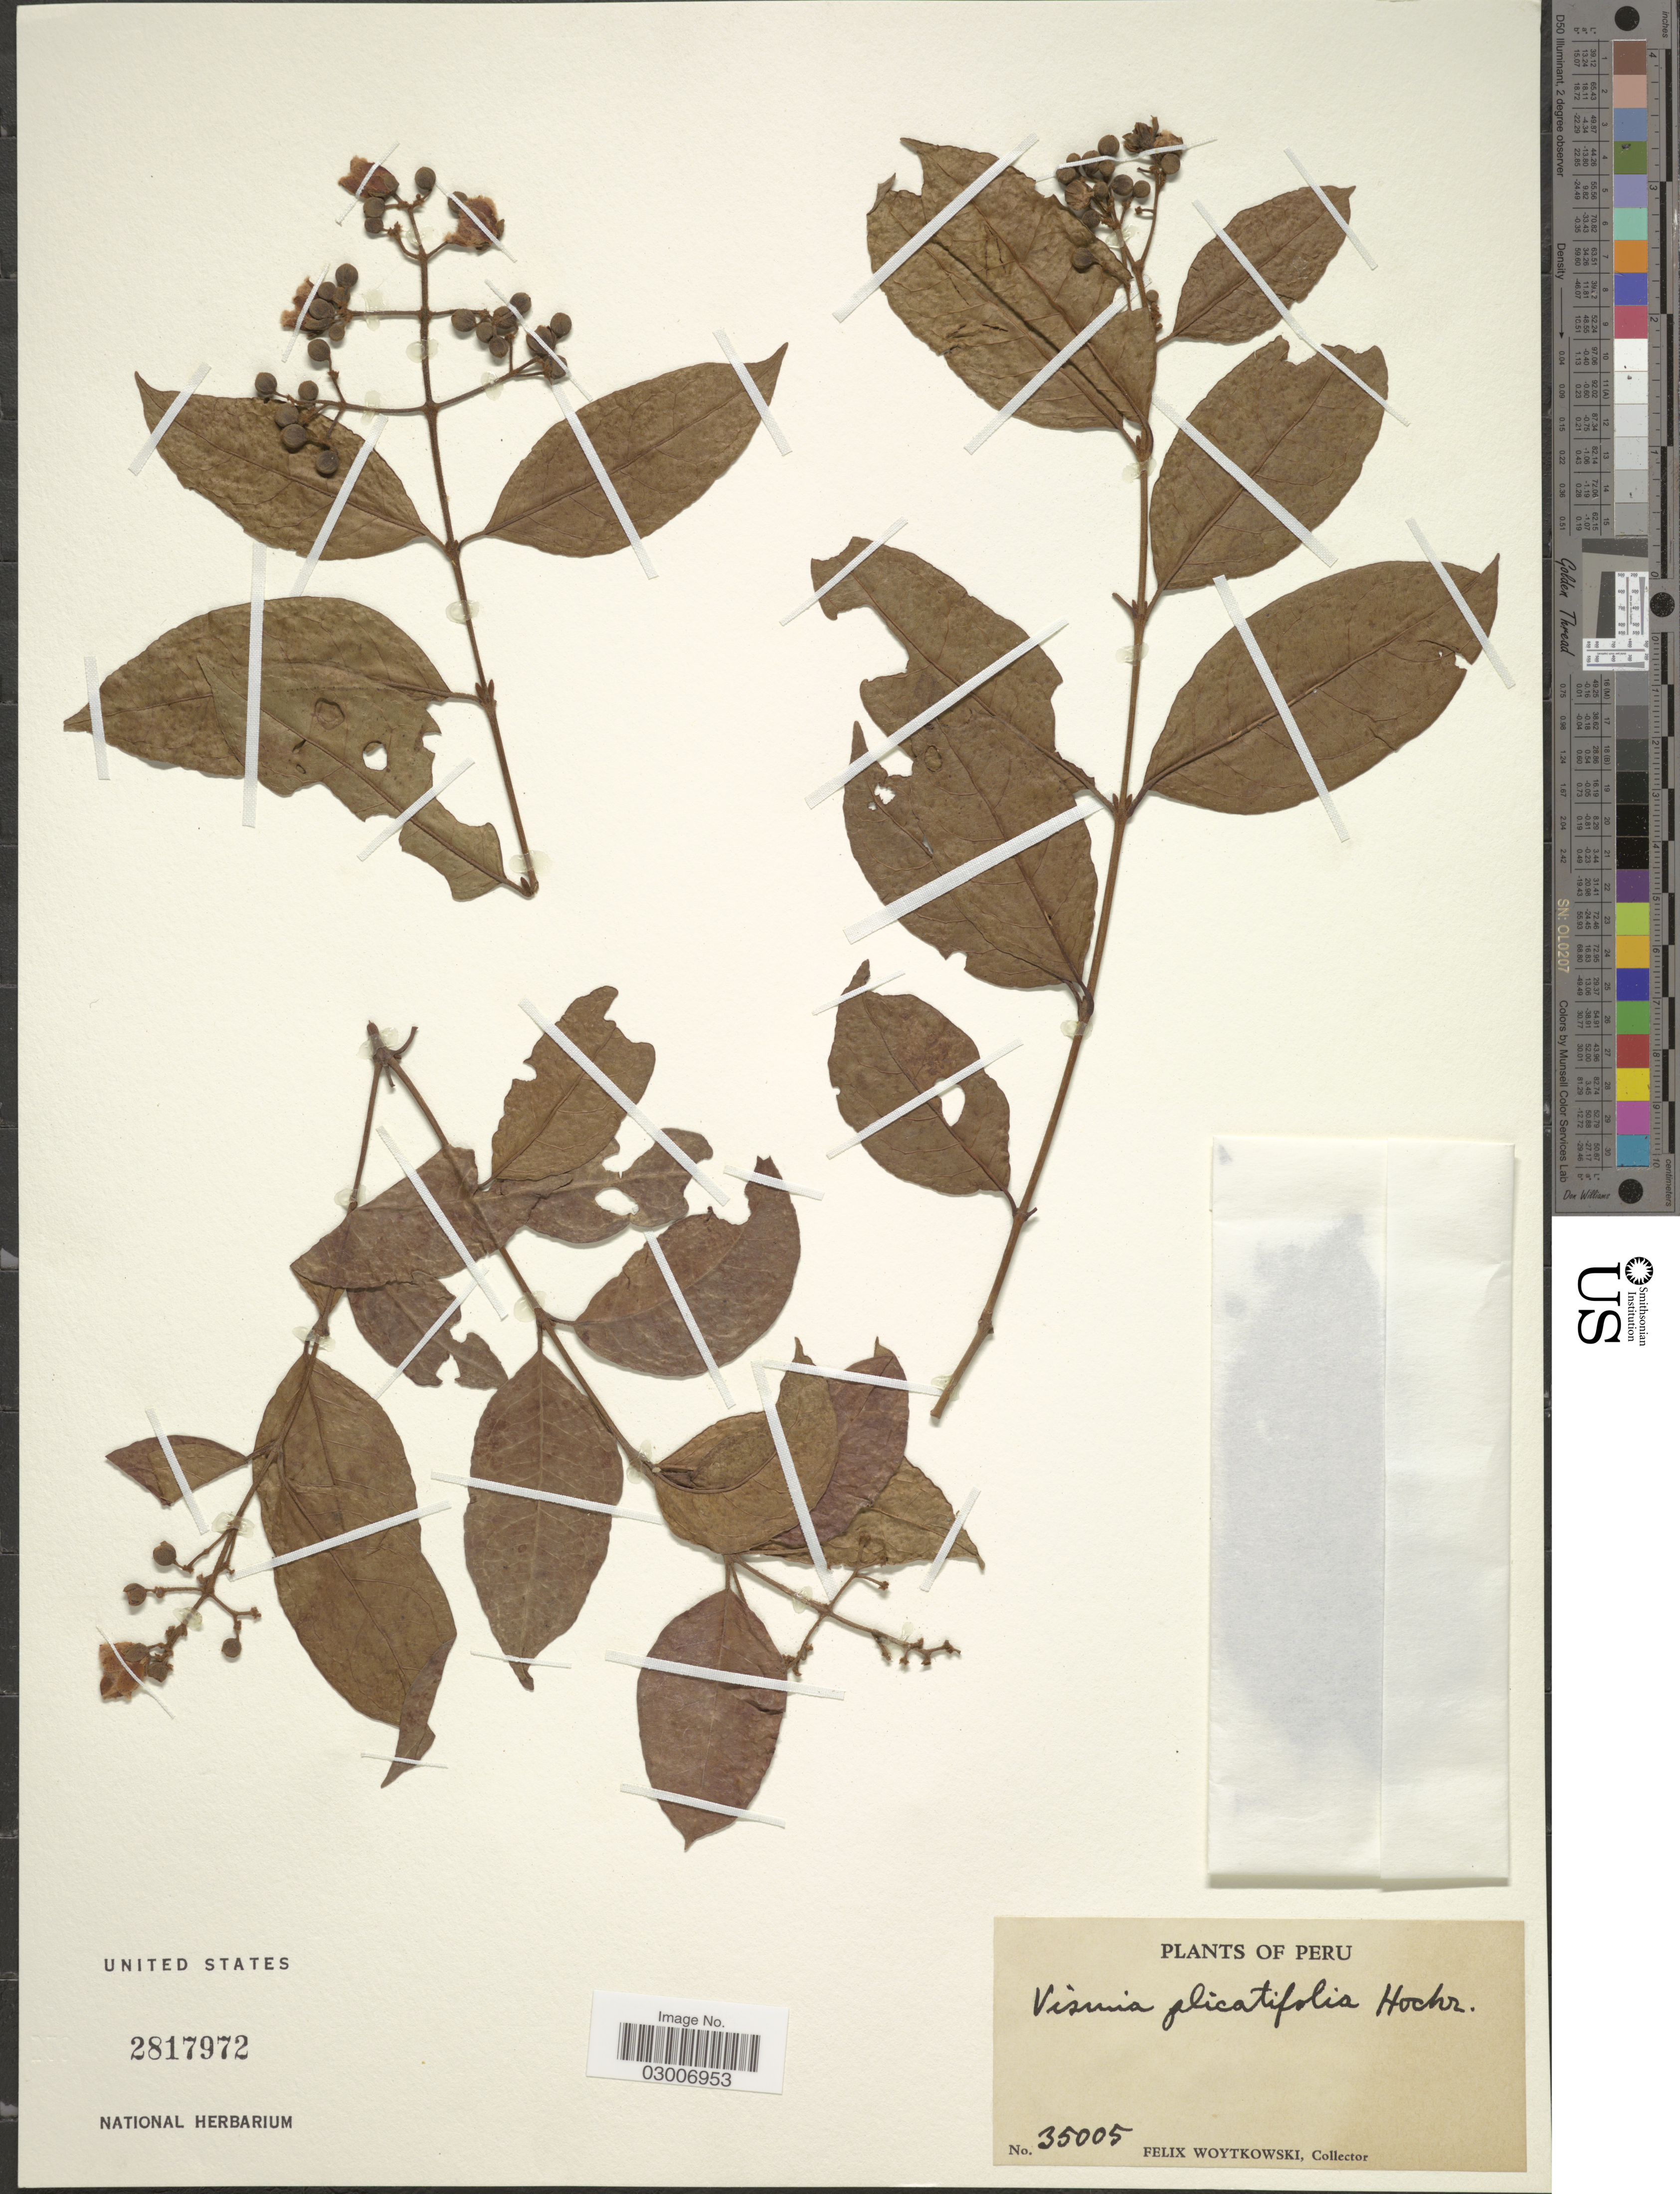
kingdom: Plantae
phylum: Tracheophyta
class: Magnoliopsida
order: Malpighiales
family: Hypericaceae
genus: Vismia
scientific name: Vismia plicatifolia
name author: Hochr.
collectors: F. Woytkowski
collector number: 35005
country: Peru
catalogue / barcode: US 2817972